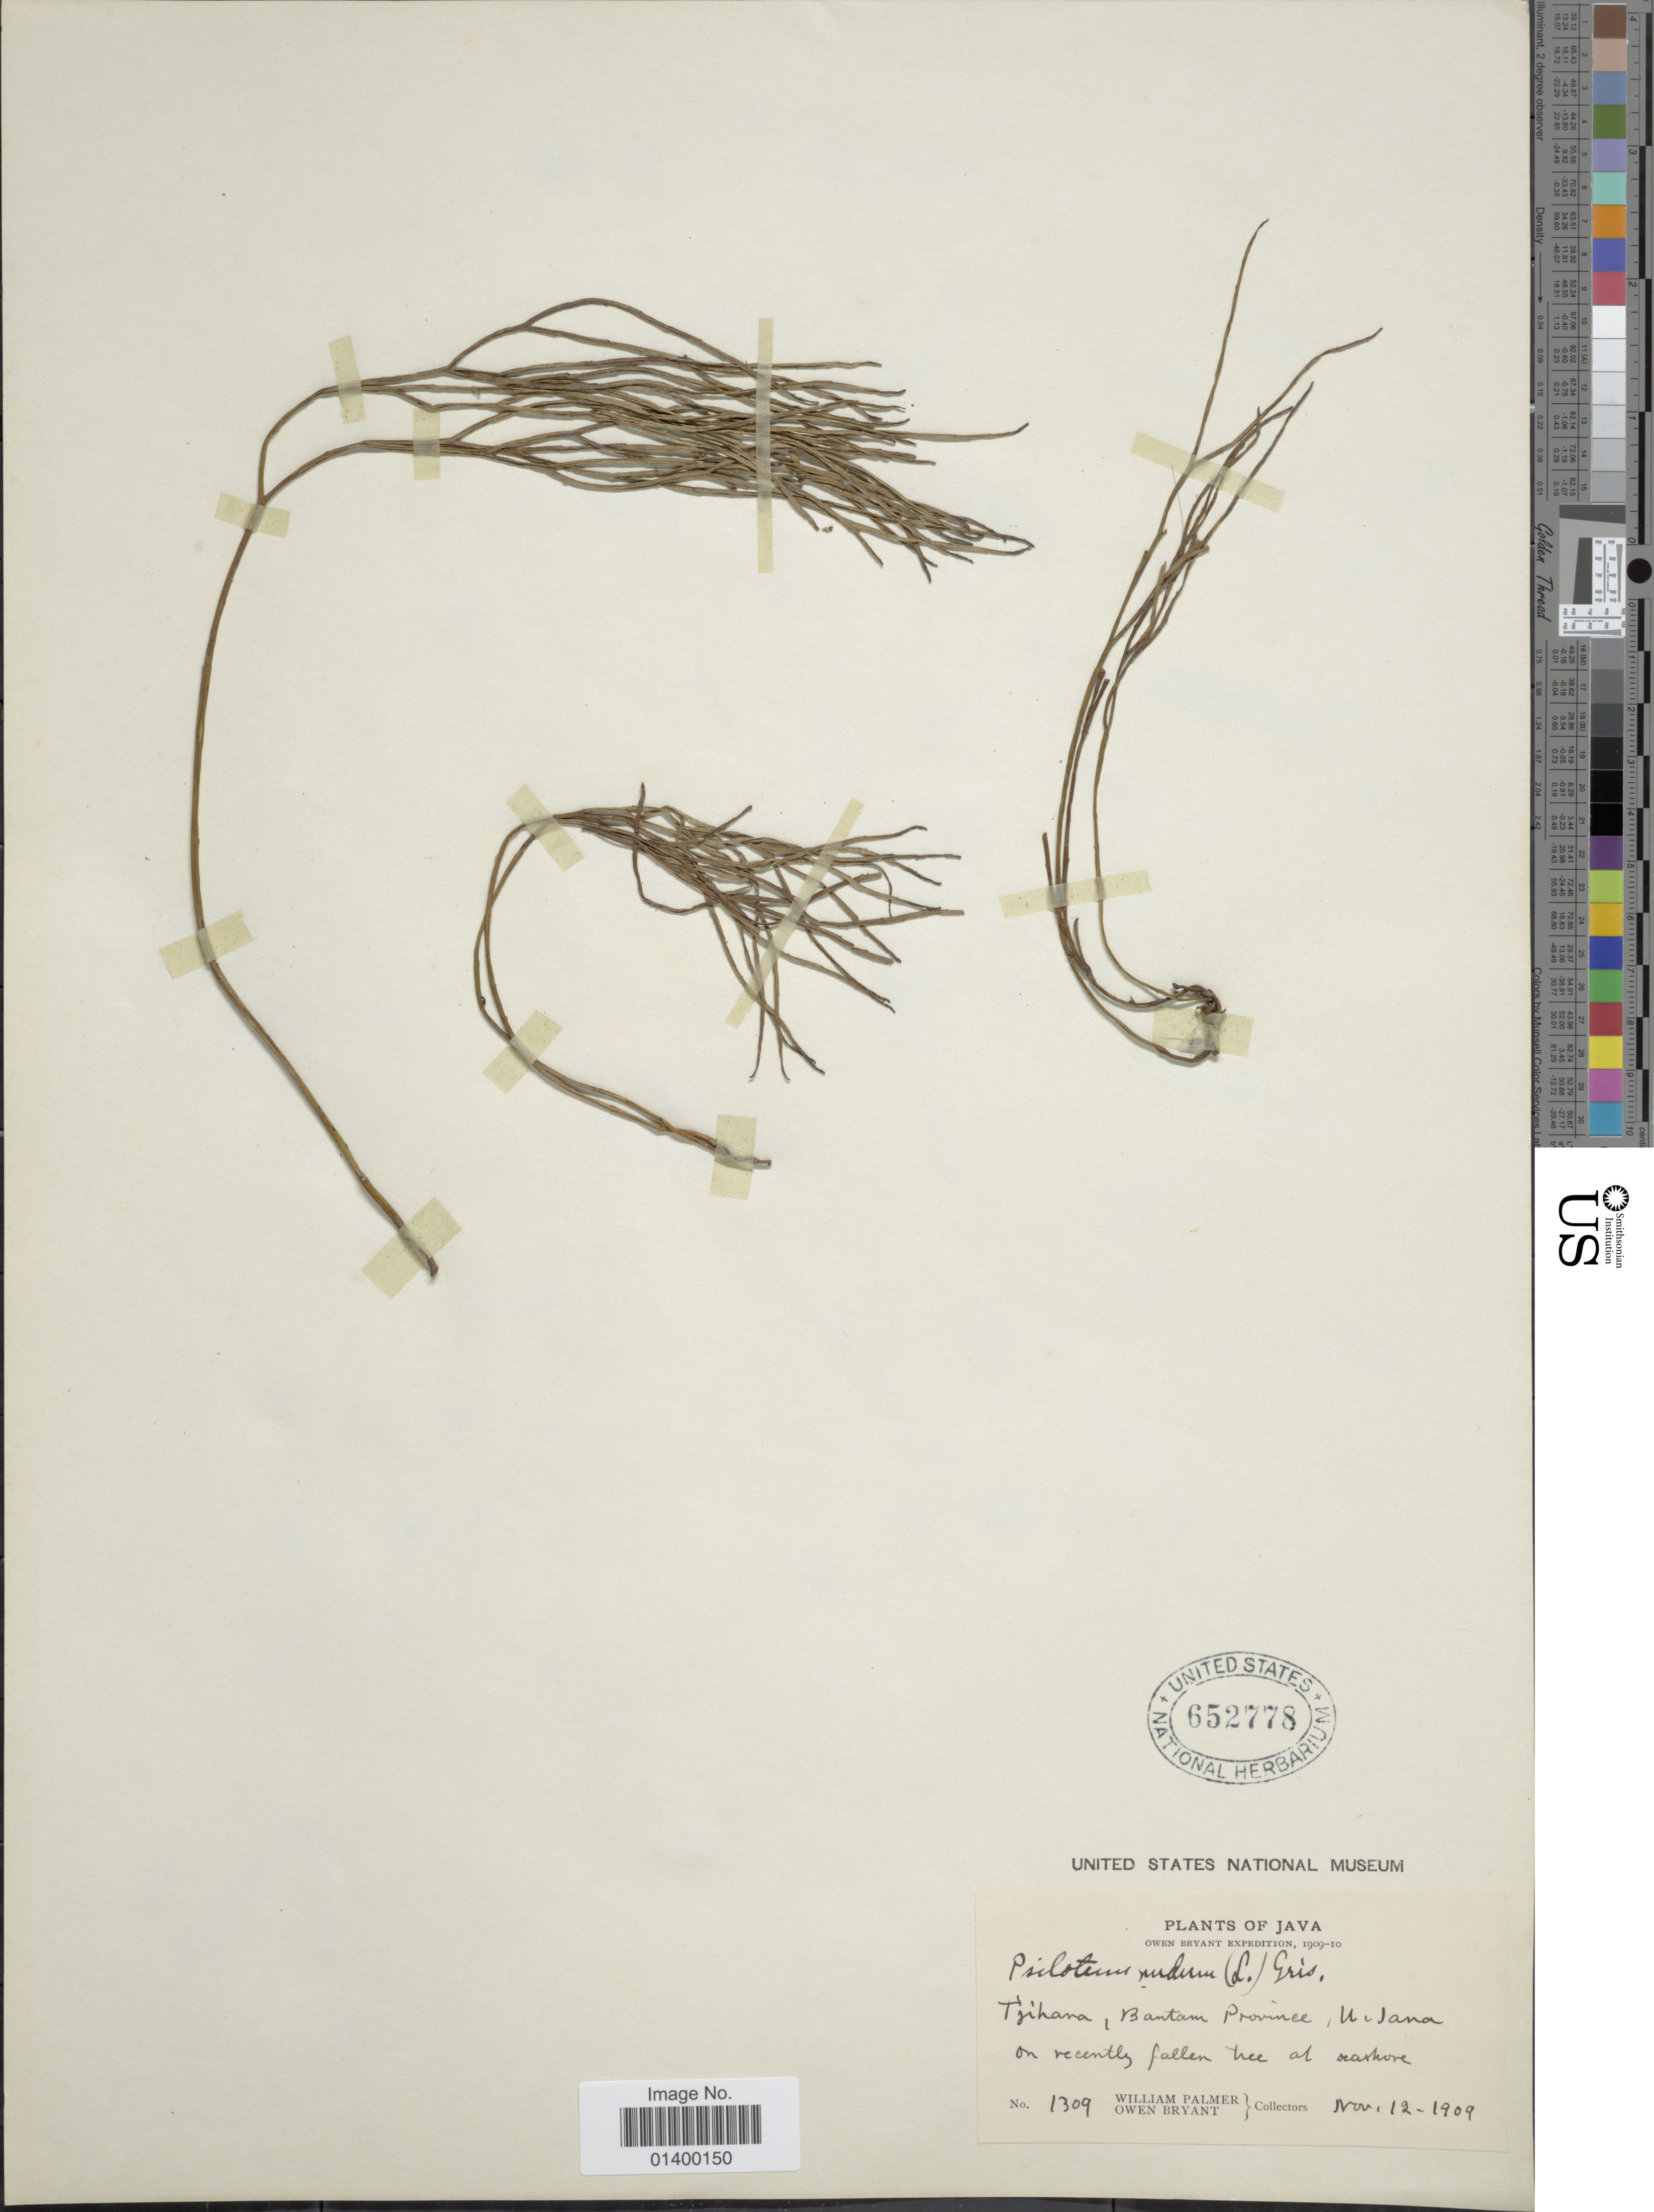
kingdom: Plantae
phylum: Tracheophyta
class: Polypodiopsida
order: Psilotales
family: Psilotaceae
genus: Psilotum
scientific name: Psilotum nudum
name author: (L.) P. Beauv.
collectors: W. Palmer & O. Bryant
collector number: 1309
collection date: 1909-11-12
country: Indonesia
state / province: Java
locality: Tzihana, Bantam Province, U Java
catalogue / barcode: US 652778